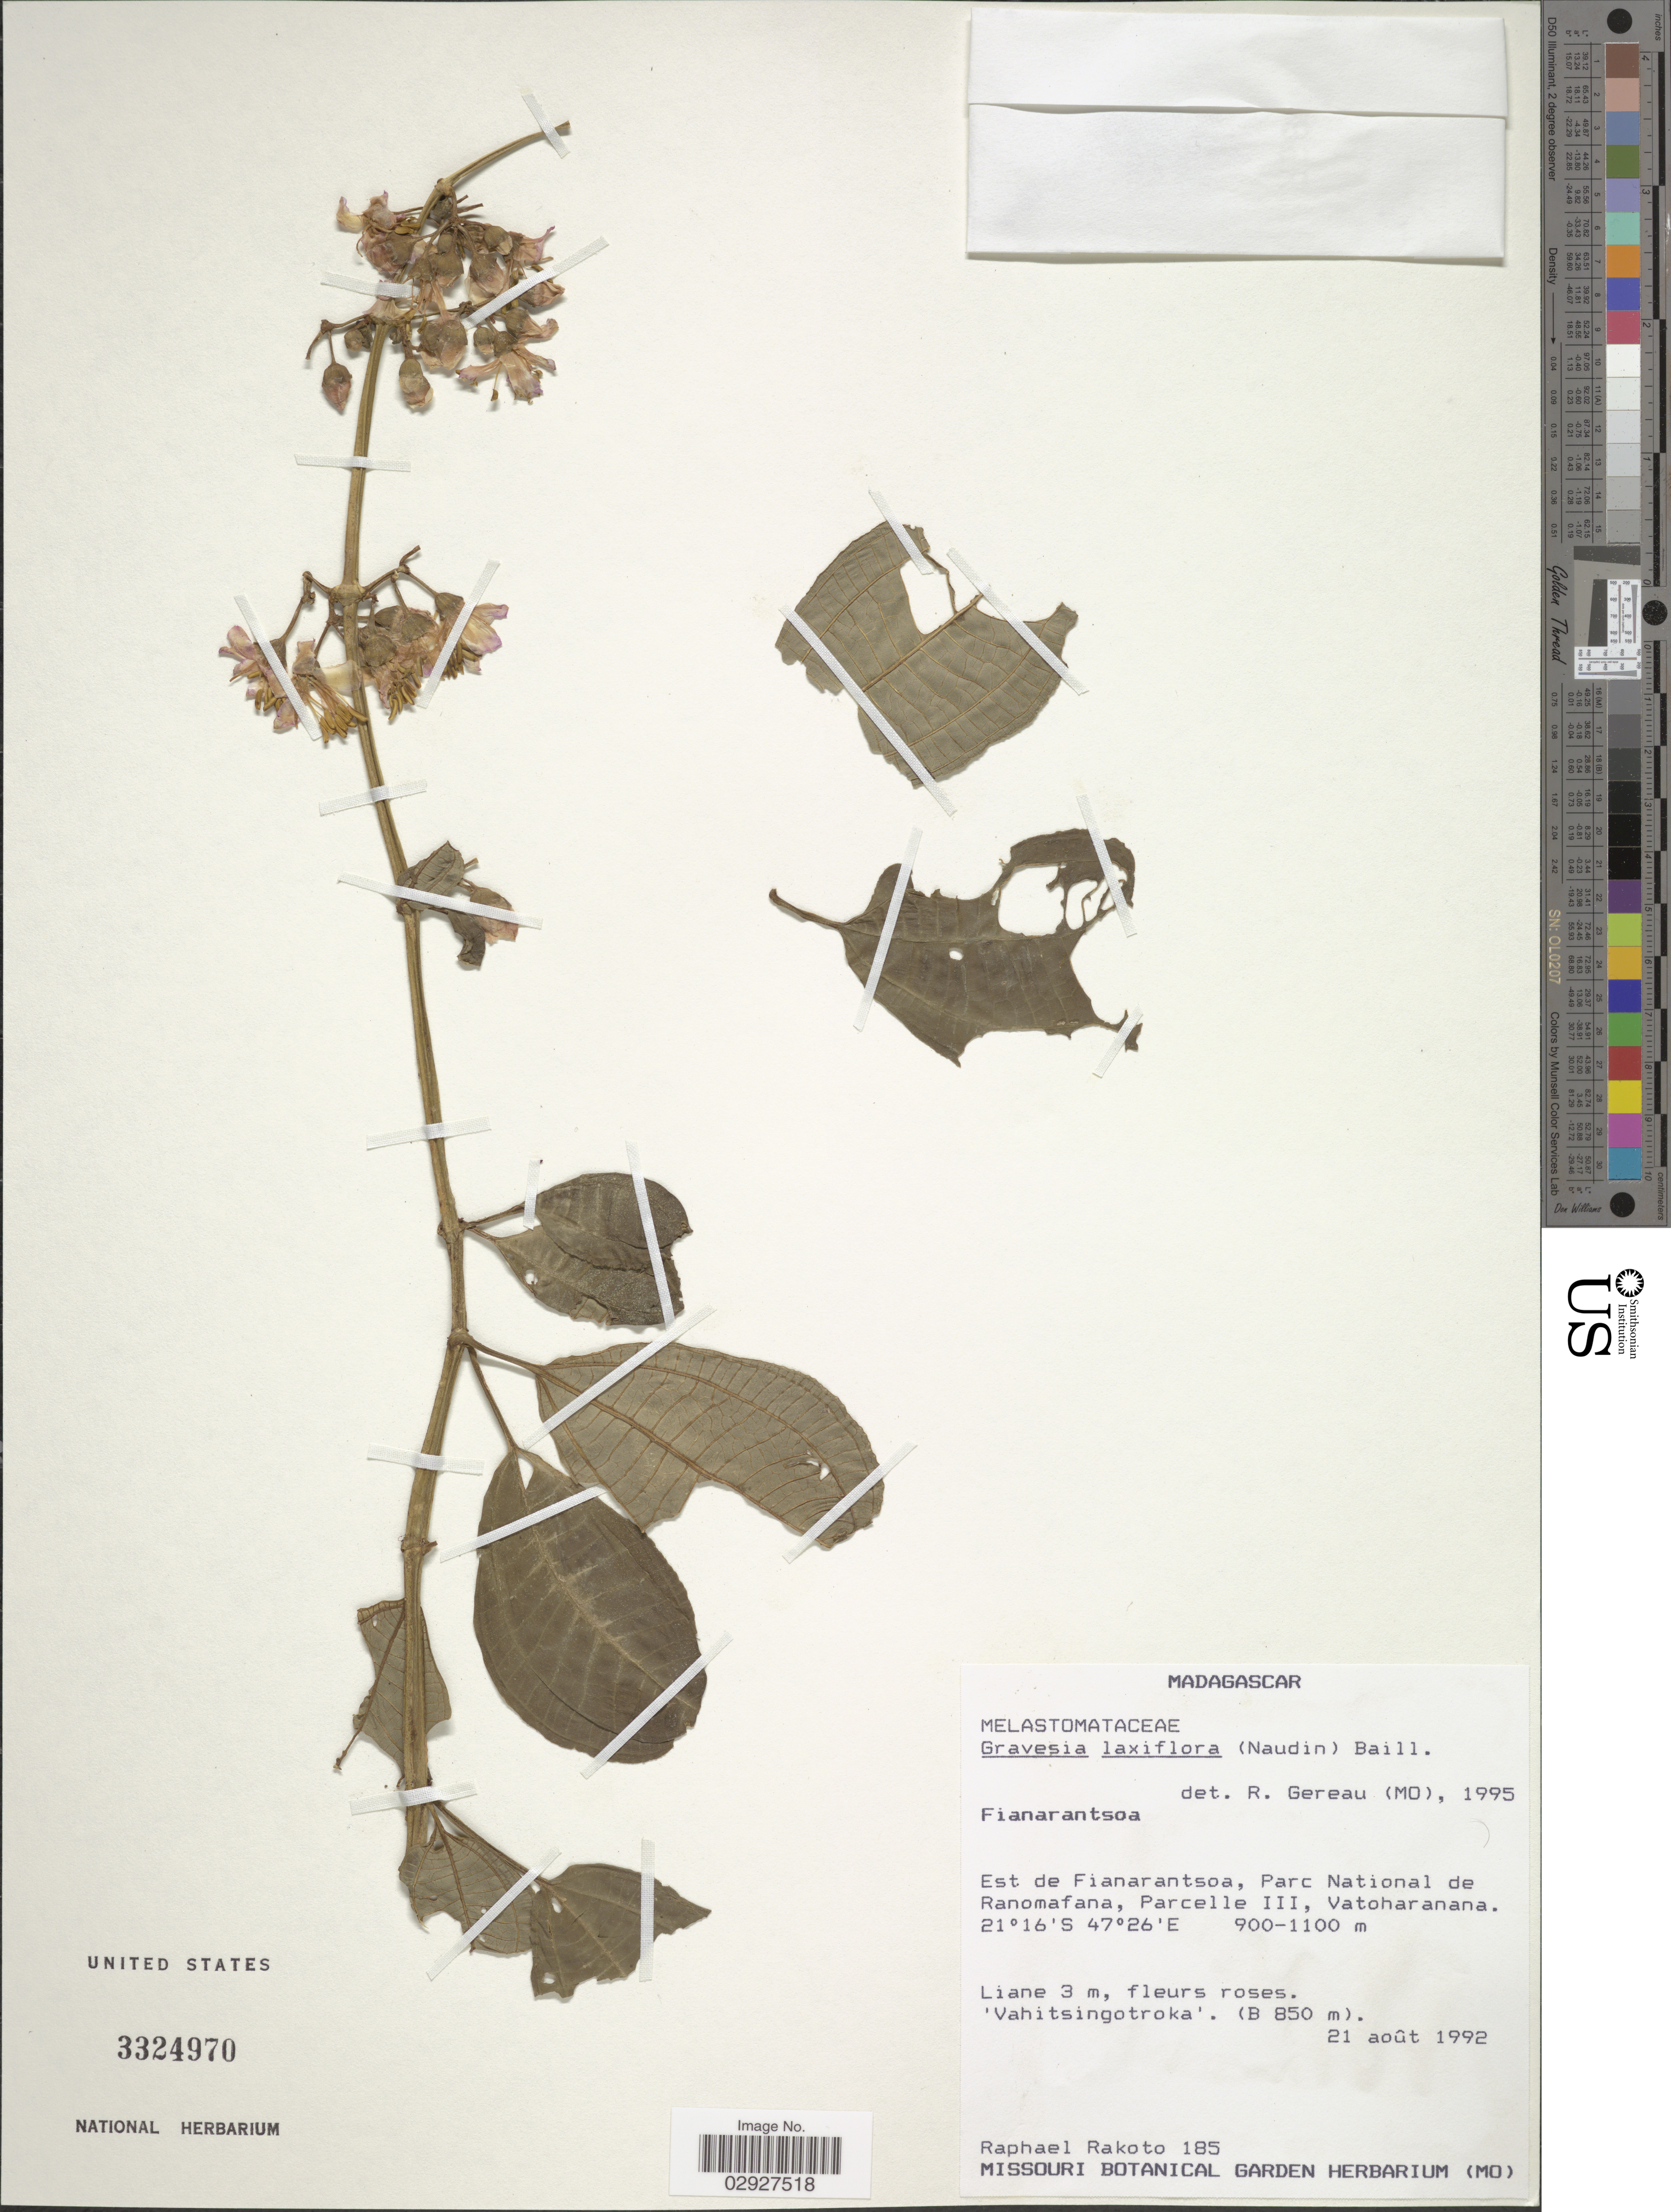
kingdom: Plantae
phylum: Tracheophyta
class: Magnoliopsida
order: Myrtales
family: Melastomataceae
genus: Gravesia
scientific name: Gravesia laxiflora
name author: (Naudin) Baill.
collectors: R. Rakoto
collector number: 185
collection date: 1992-08-21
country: Madagascar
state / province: Vatovavy Fitovinany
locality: Est de Fianarantsoa, Parc National de Ranomafana, Parcelle III, Vatoharanana.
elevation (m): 900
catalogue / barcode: US 3324970